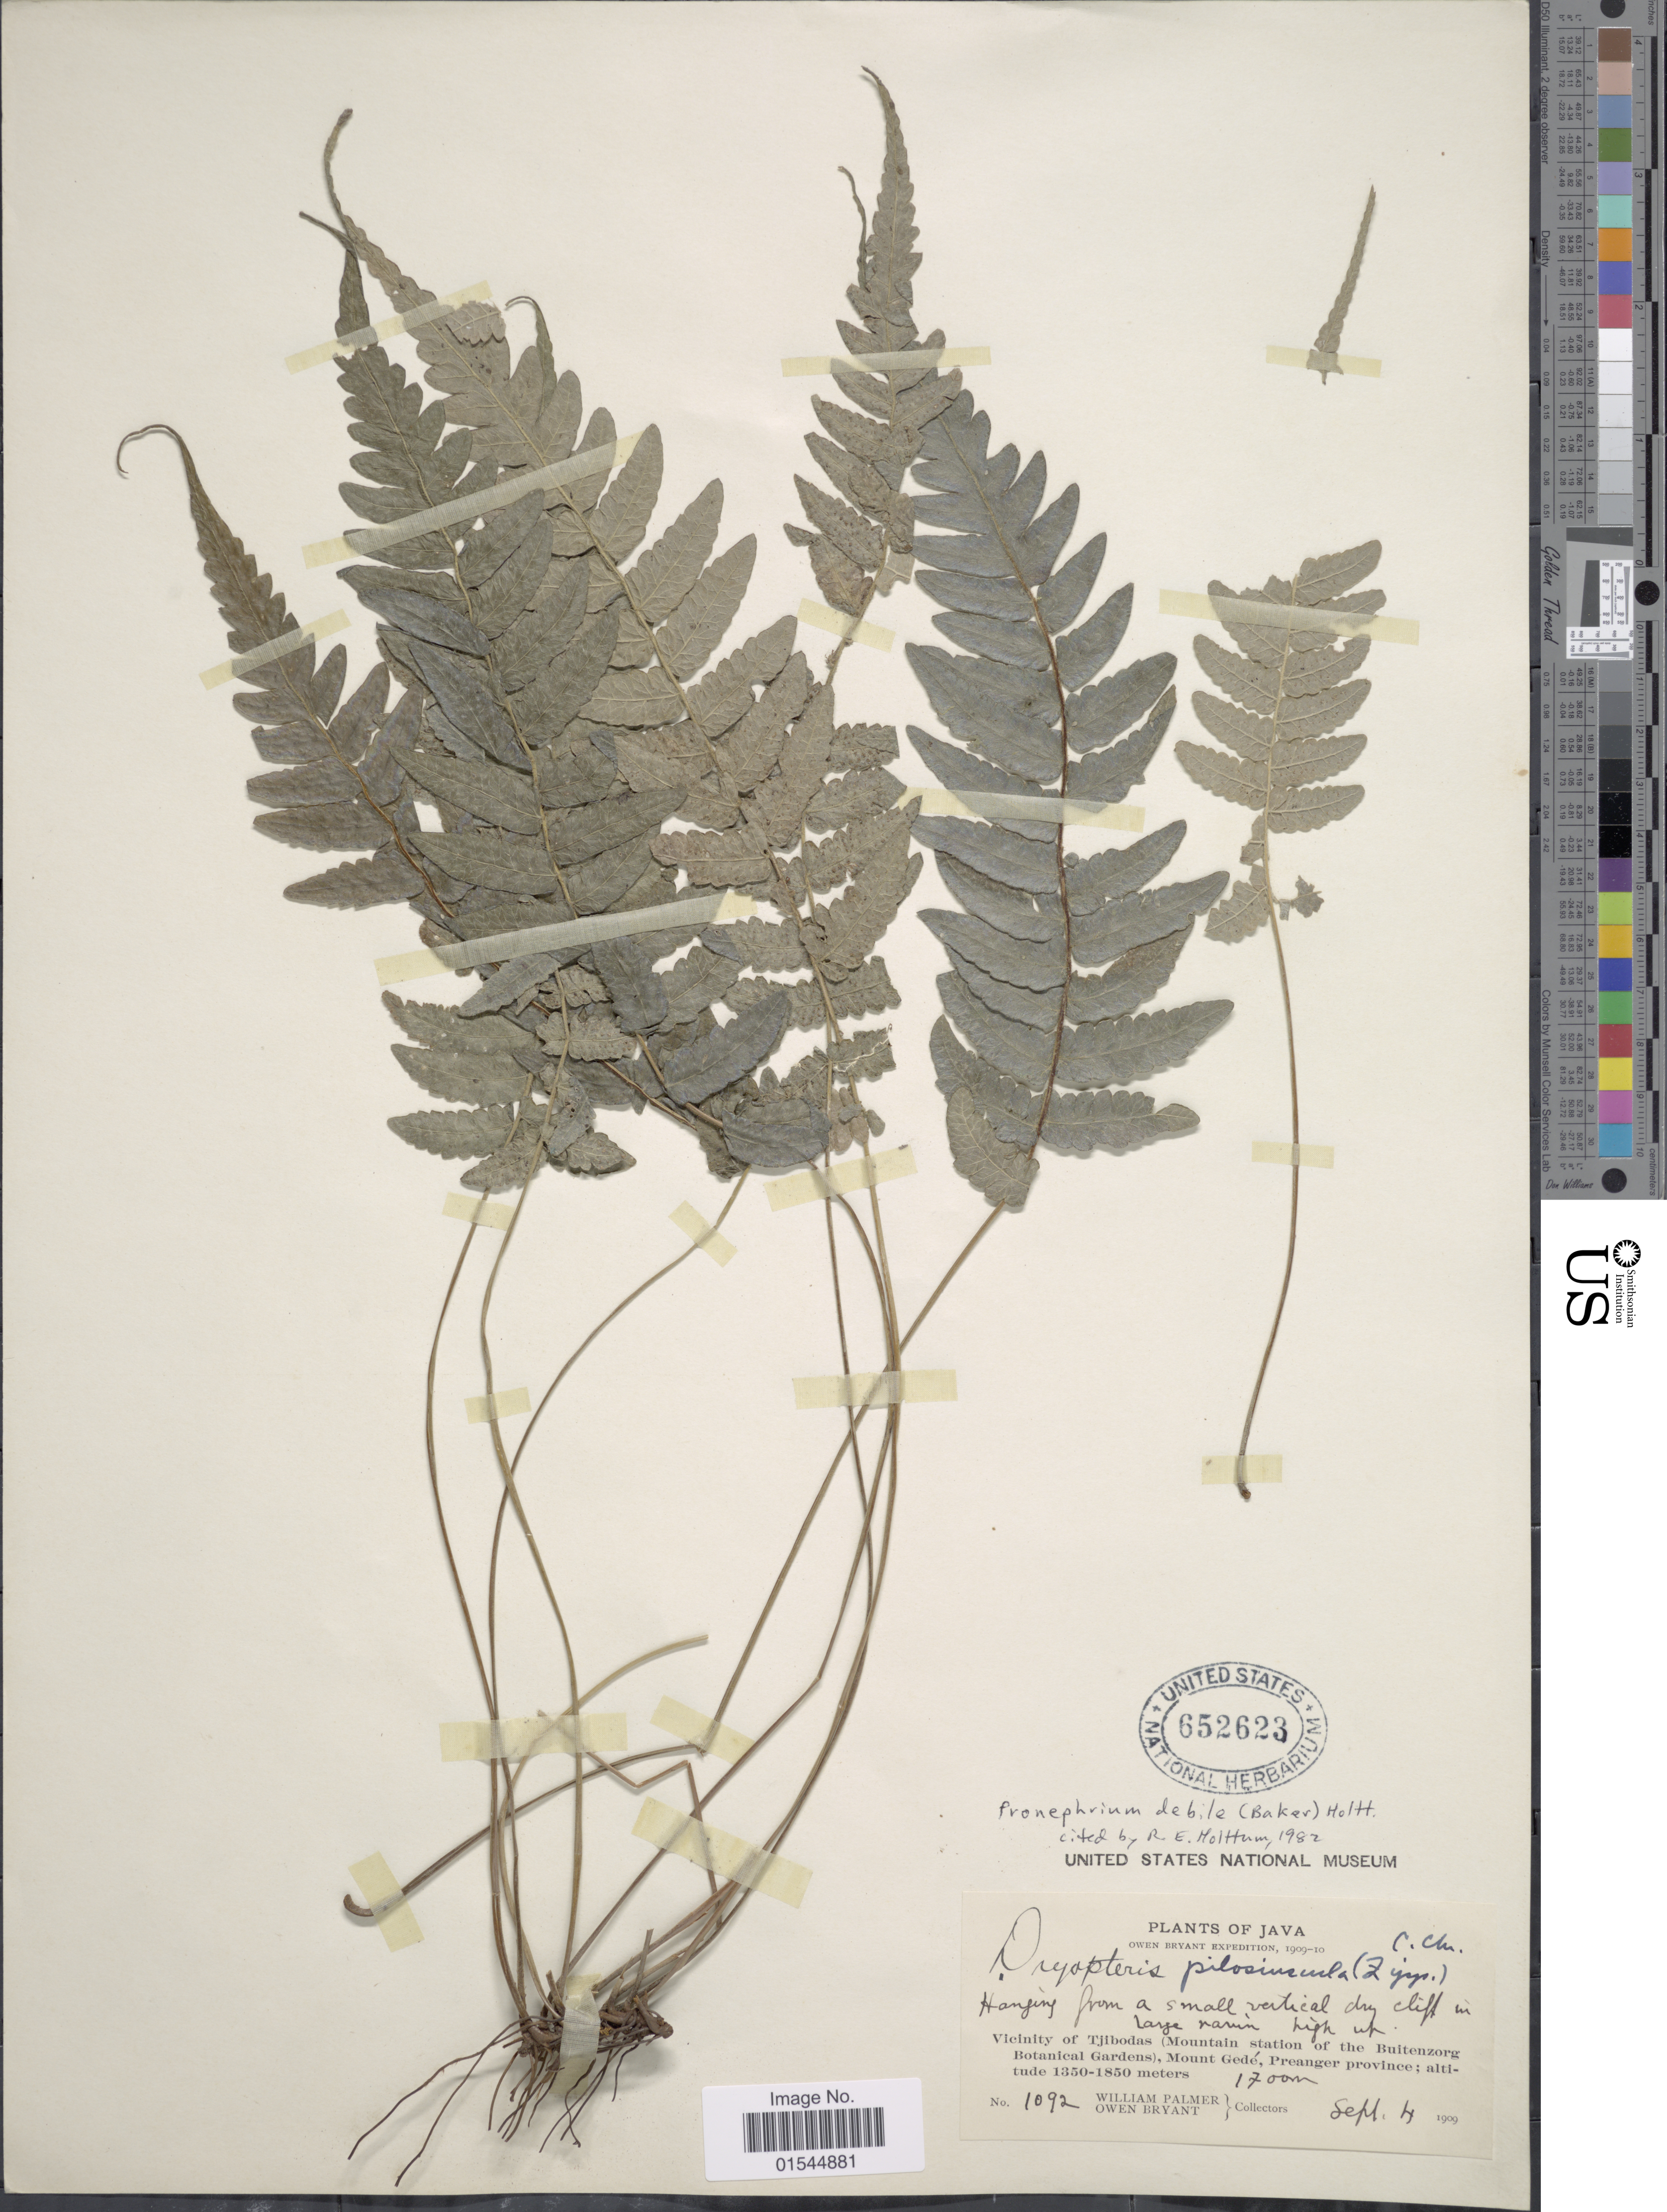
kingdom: Plantae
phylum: Tracheophyta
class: Polypodiopsida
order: Polypodiales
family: Thelypteridaceae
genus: Sphaerostephanos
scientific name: Sphaerostephanos debilis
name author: Holttum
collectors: W. Palmer & O. Bryant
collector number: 1092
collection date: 1909-09-04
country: Indonesia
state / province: Java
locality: Vicinity of Tjibodas (Mountain station of the Buitenzorg Botanical Gardens), Mount Gede, Preanger province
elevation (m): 1700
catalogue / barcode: US 652623